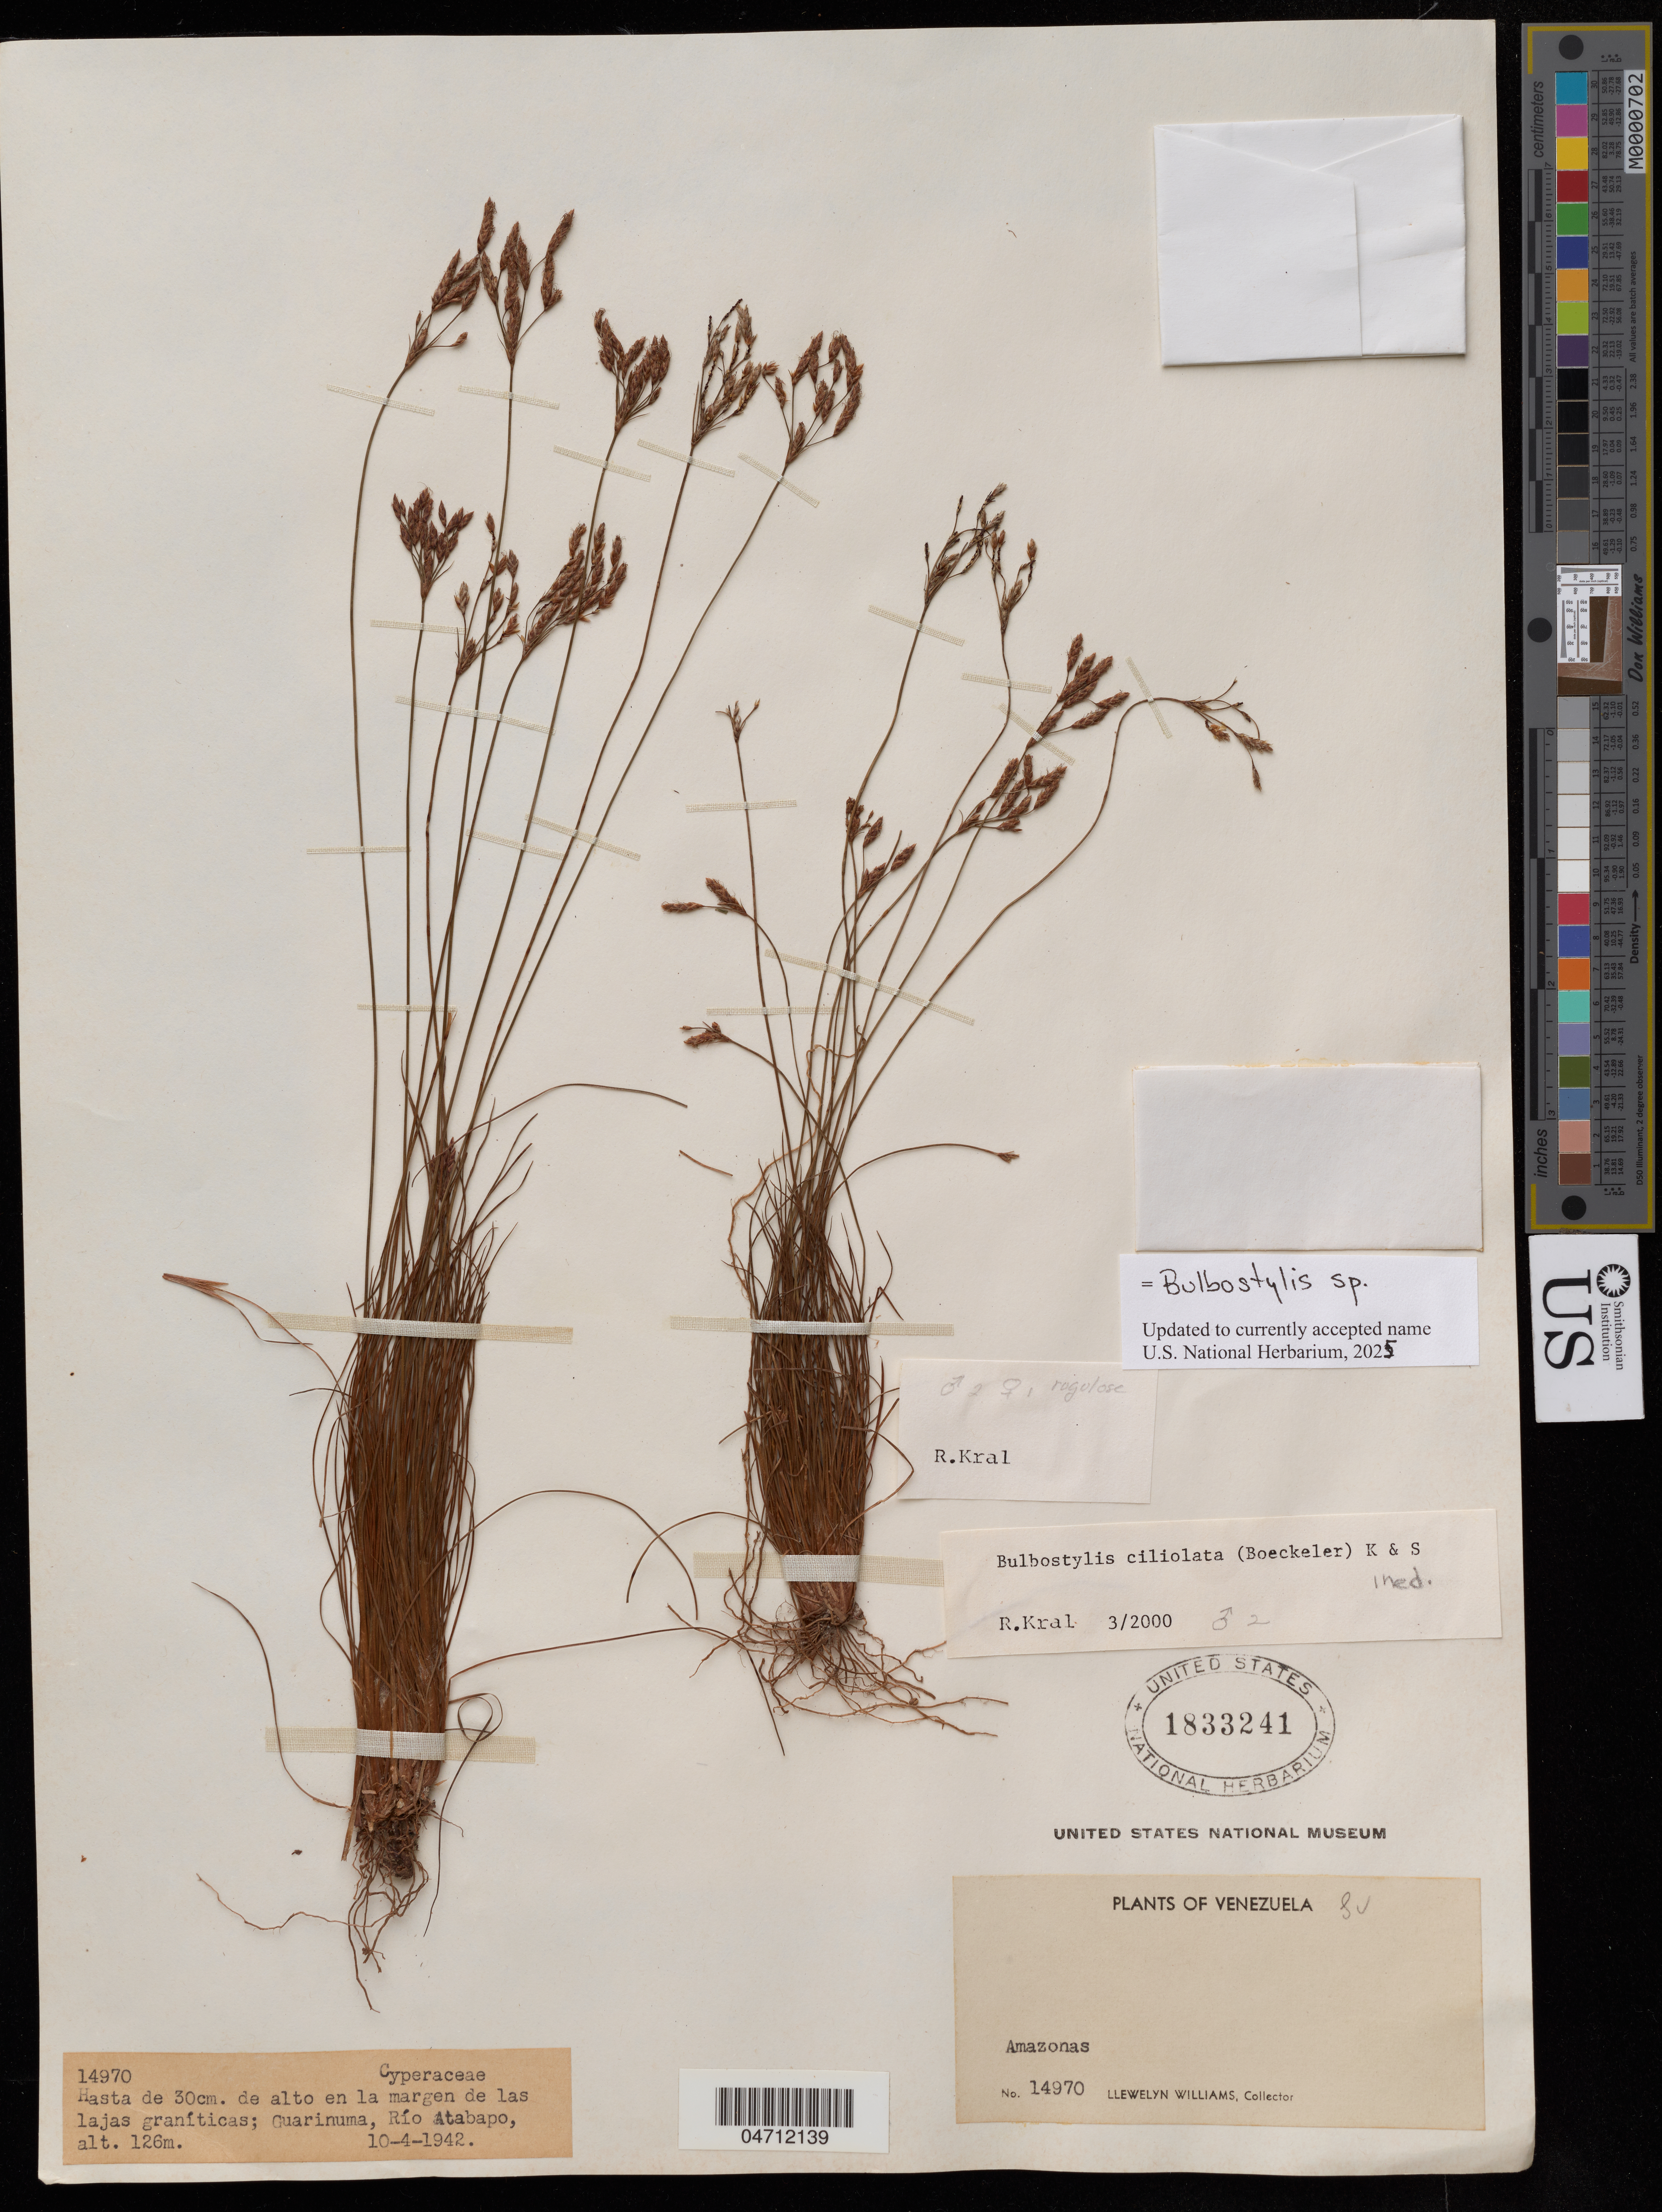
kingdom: Plantae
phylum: Tracheophyta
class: Liliopsida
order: Poales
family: Cyperaceae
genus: Bulbostylis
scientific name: Bulbostylis sp.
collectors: Ll. Williams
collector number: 14970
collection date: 1942-10-04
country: Venezuela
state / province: Amazonas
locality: Rio Atabapo, Fed. Terr.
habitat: En la margen de las lajas graniticas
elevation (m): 126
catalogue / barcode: US 1833241